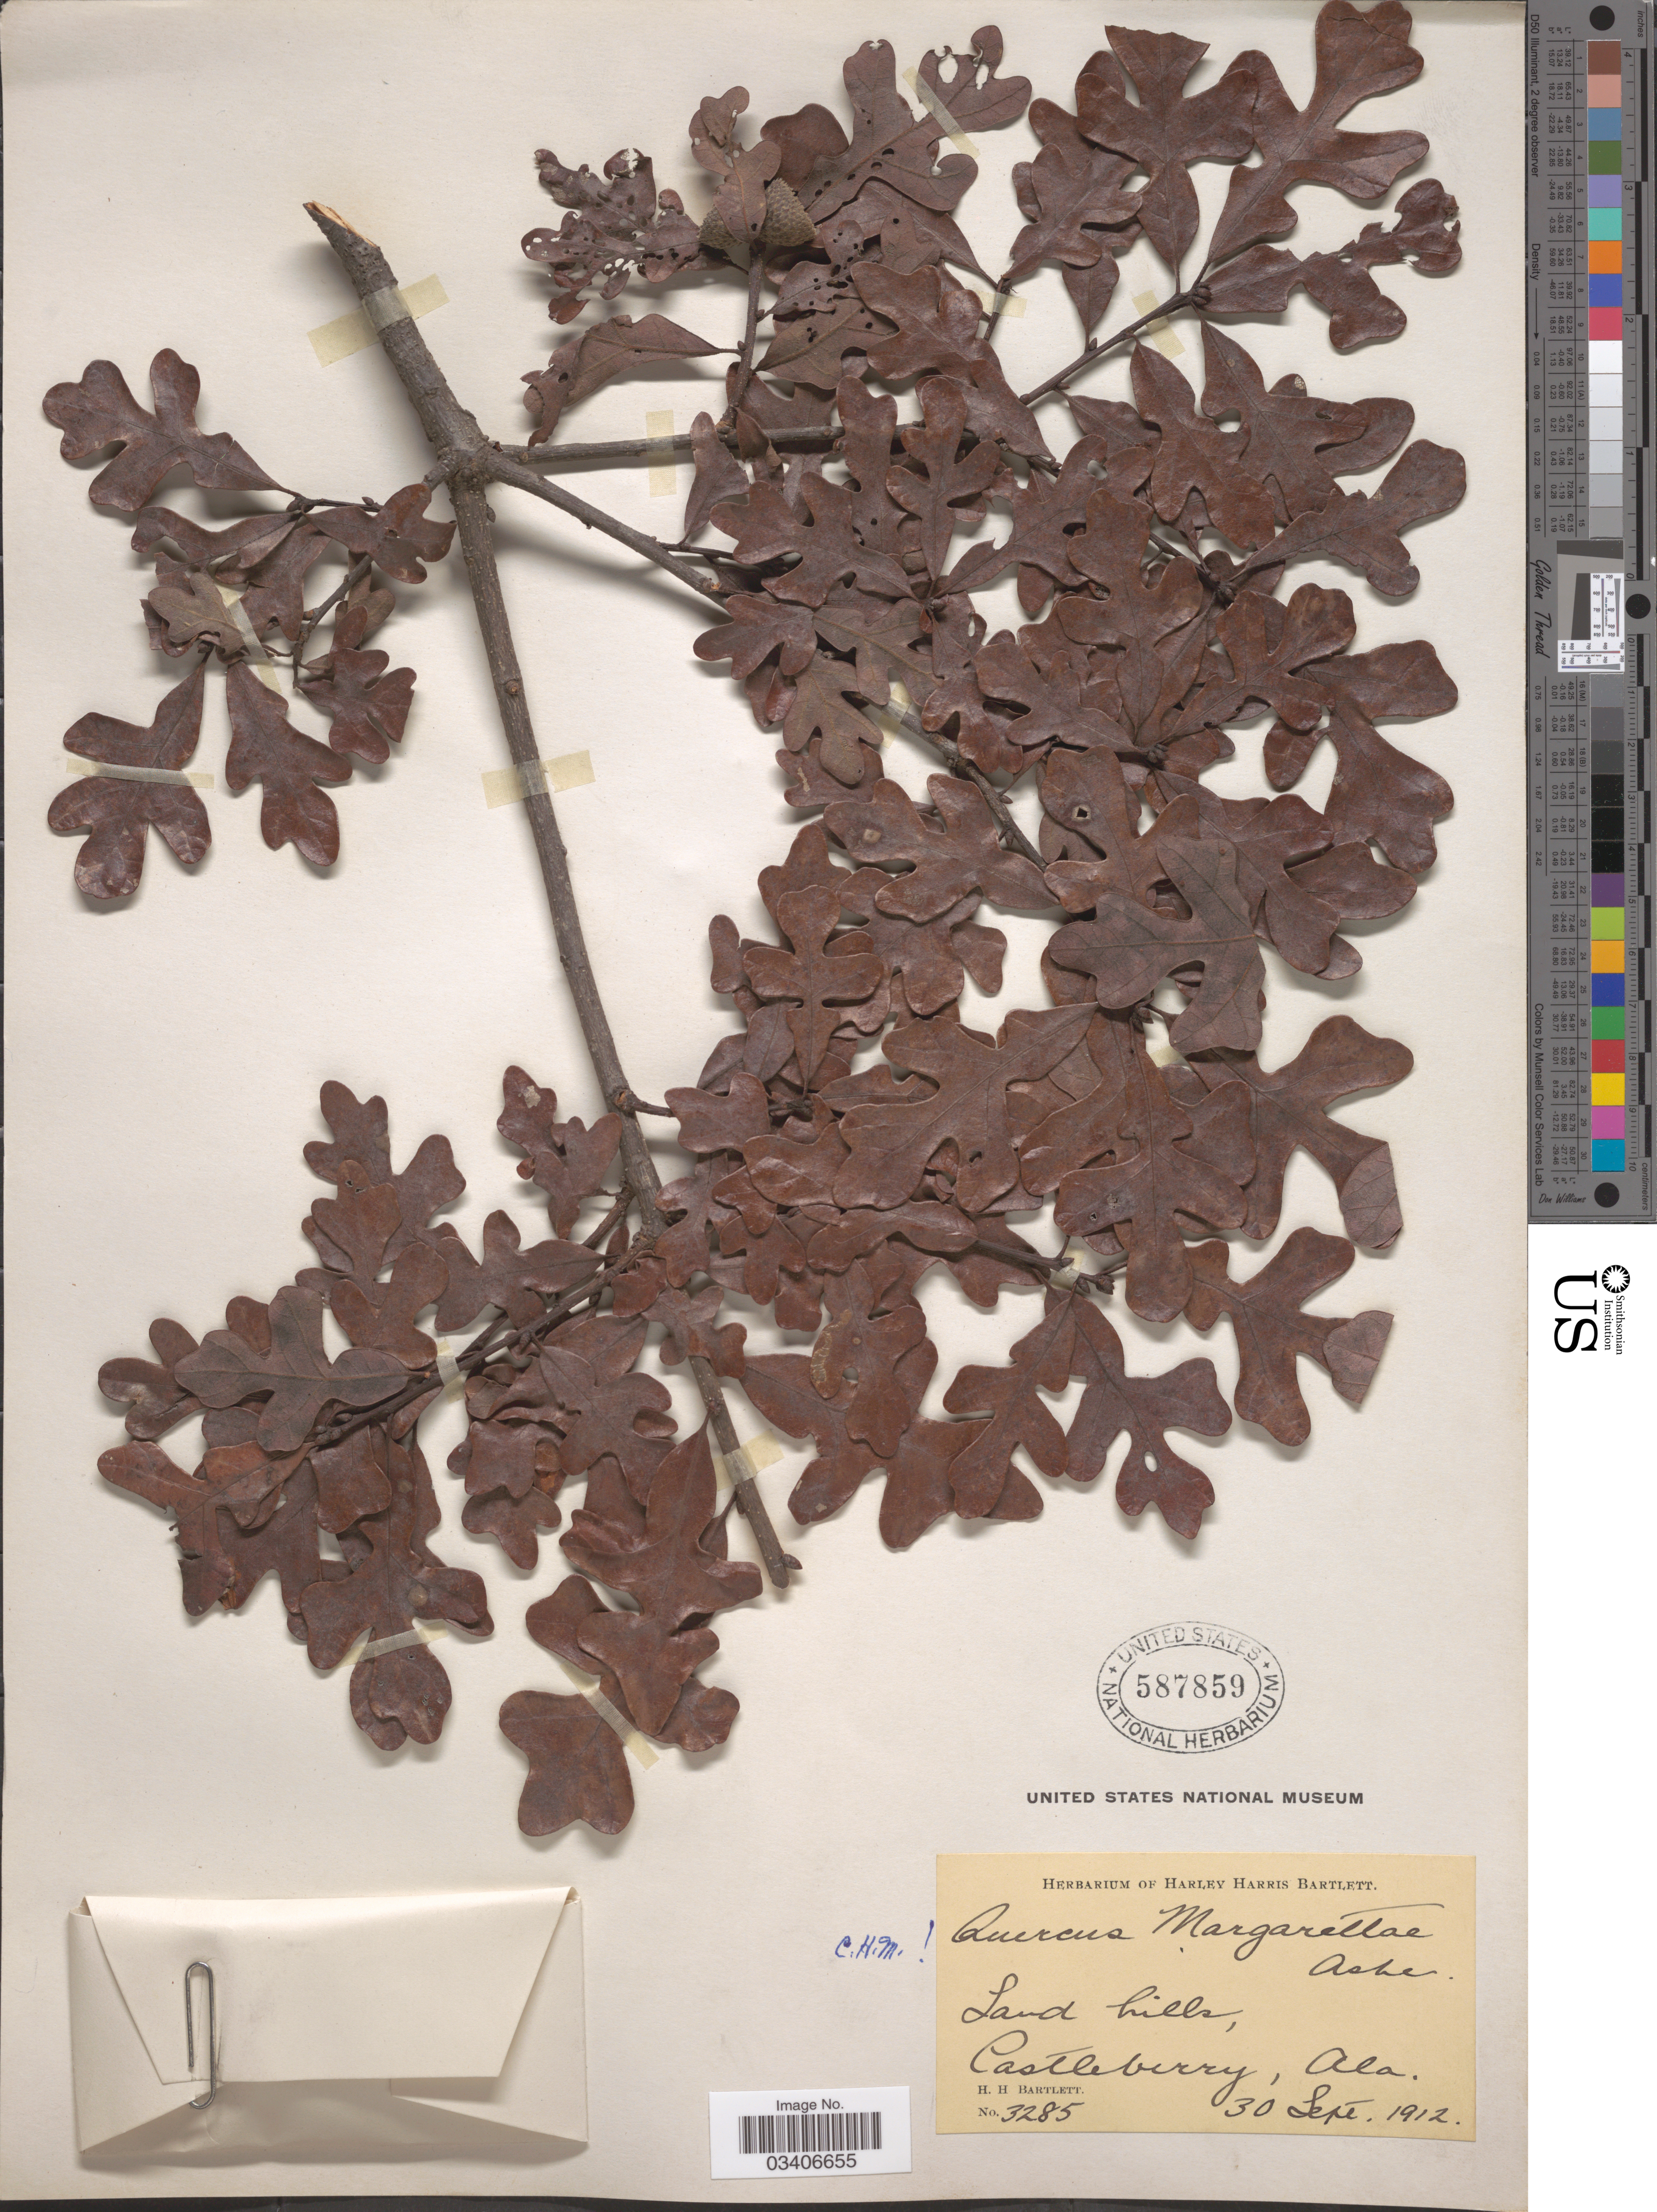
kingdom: Plantae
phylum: Tracheophyta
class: Magnoliopsida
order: Fagales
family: Fagaceae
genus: Quercus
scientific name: Quercus margarettae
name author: Ashe ex Small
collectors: H. H. Bartlett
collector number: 3285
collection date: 1912-09-30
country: United States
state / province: Alabama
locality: Land hills, Castleberry.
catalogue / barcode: US 587859